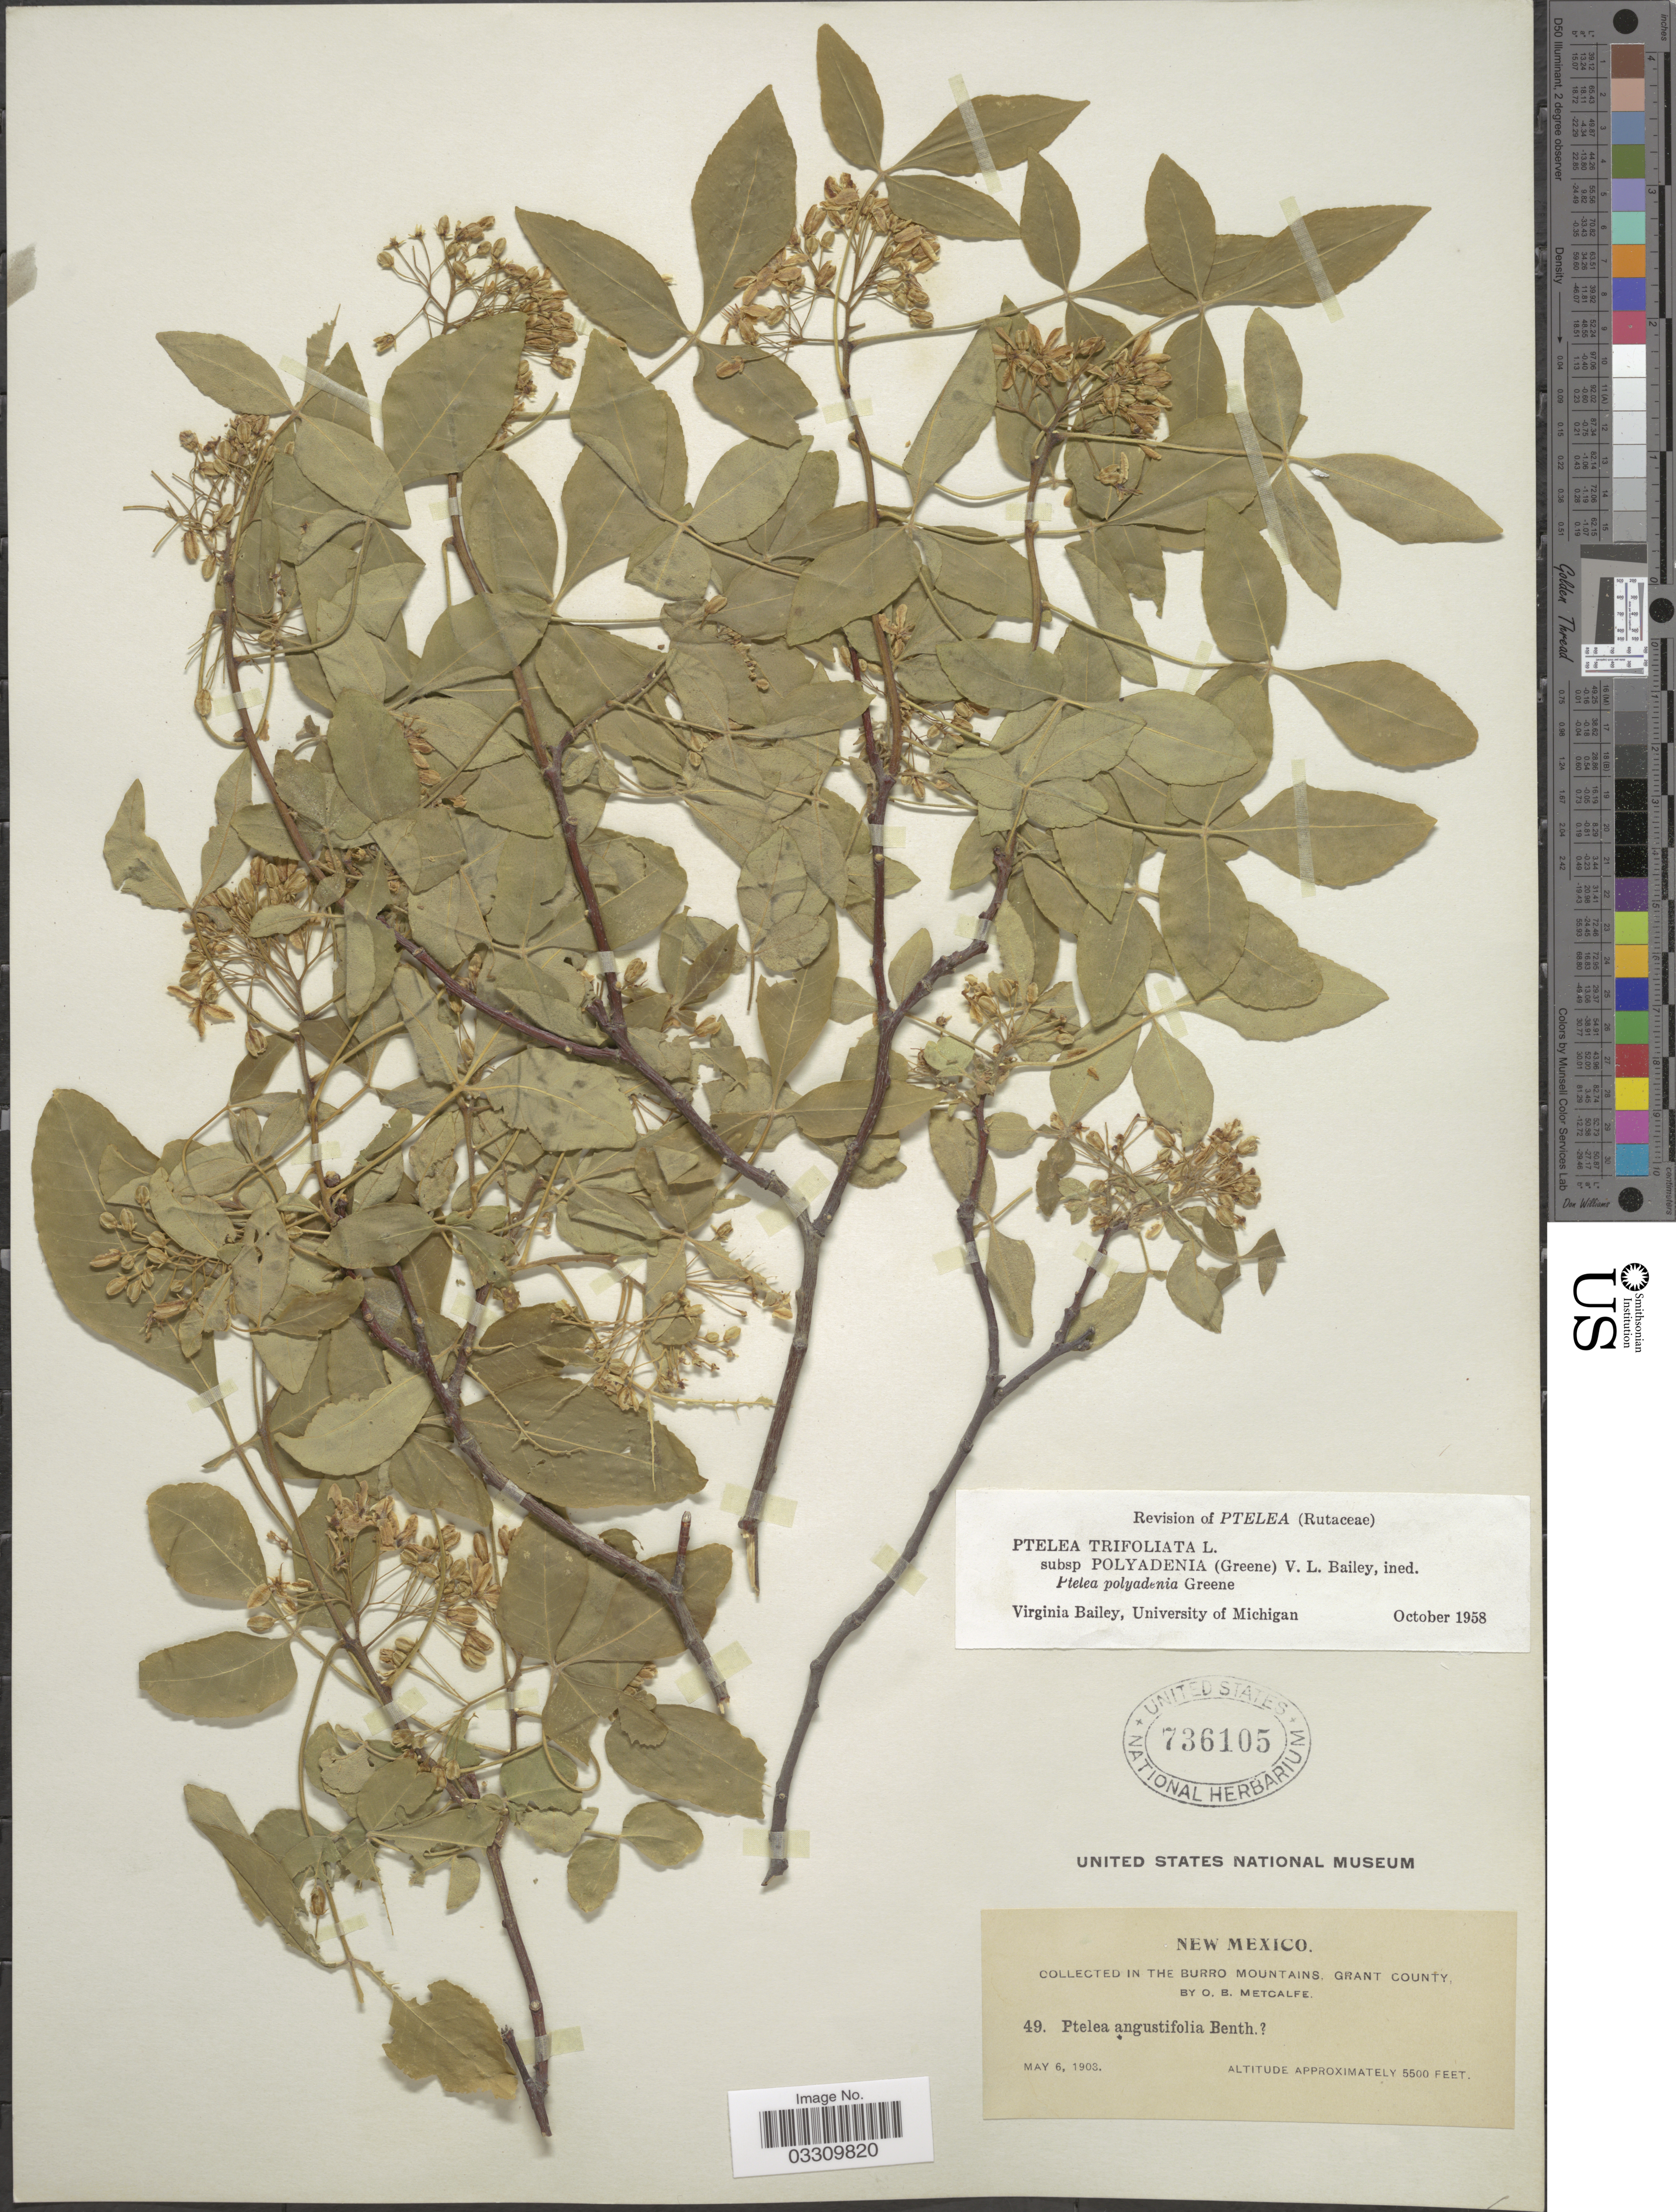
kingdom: Plantae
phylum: Tracheophyta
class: Magnoliopsida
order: Sapindales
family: Rutaceae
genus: Ptelea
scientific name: Ptelea trifoliata subsp. polyadenia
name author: (Greene) V. L. Bailey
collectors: O. B. Metcalfe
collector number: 49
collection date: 1903-05-06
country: United States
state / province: New Mexico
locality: Burro Mountains, Grant County.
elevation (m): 1676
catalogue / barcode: US 736105